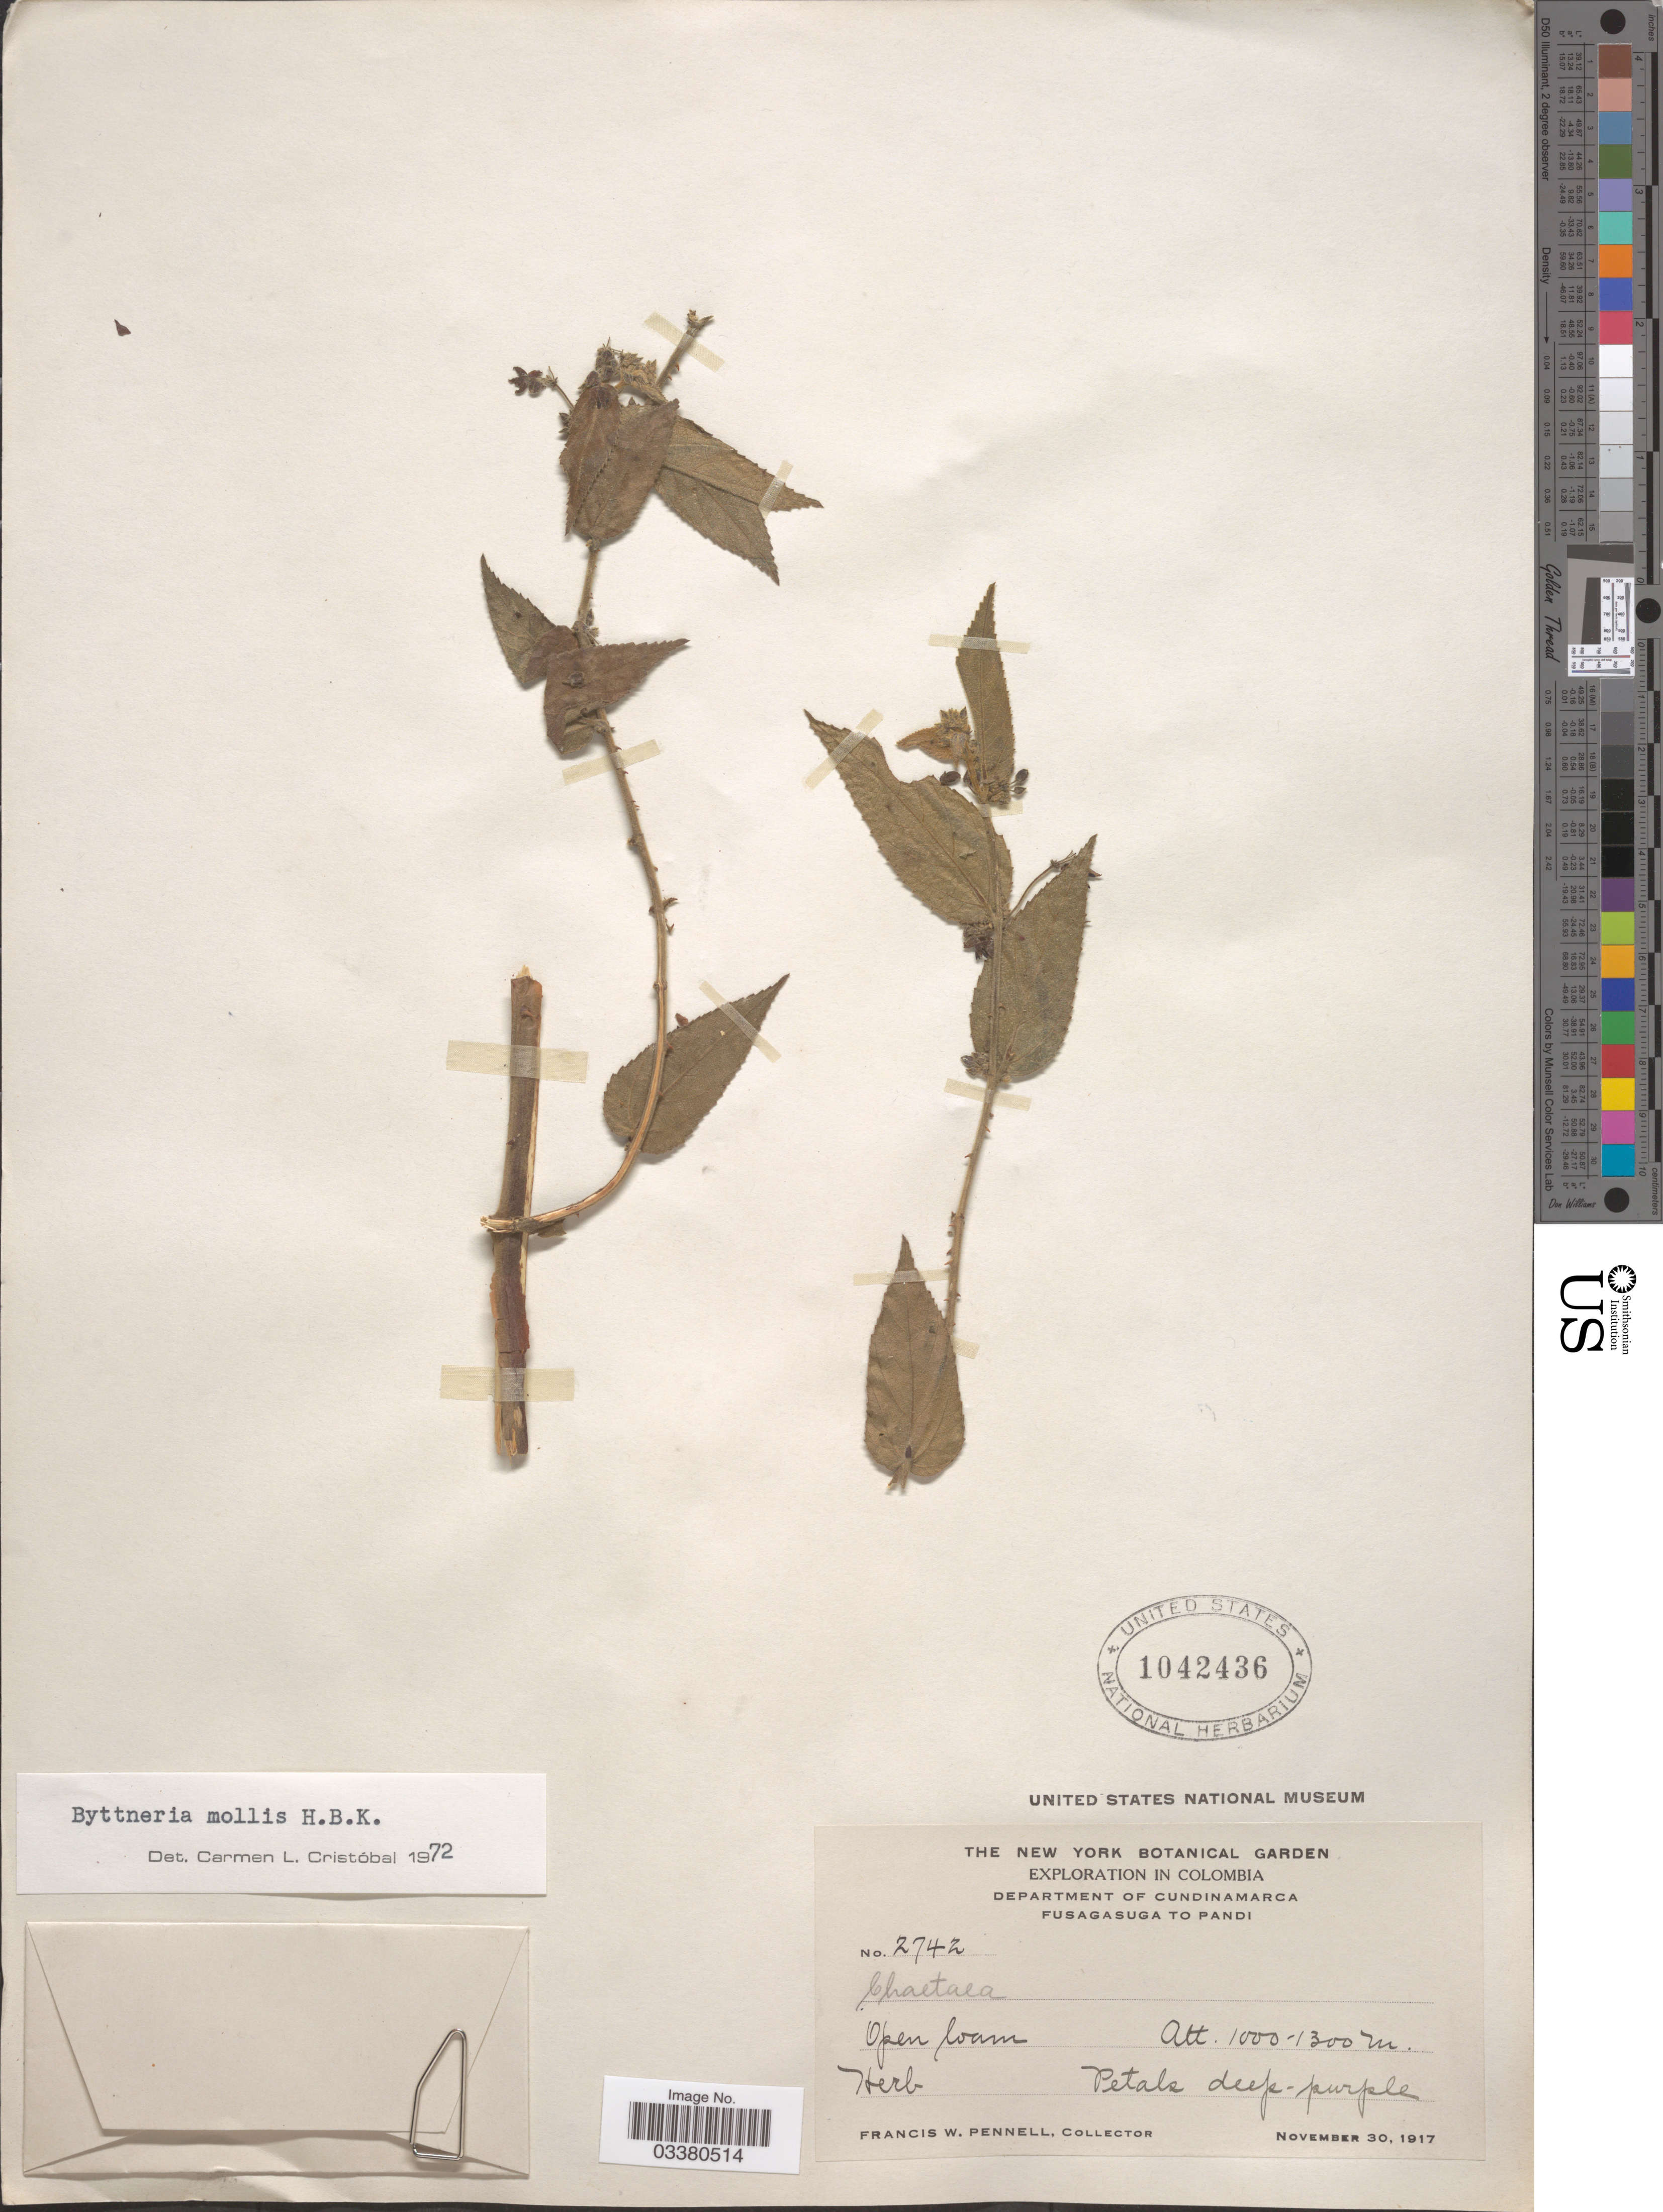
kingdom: Plantae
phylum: Tracheophyta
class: Magnoliopsida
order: Malvales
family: Malvaceae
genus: Byttneria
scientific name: Byttneria mollis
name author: Kunth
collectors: F. W. Pennell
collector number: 2742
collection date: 1917-11-30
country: Colombia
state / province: Cundinamarca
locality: Department of Cundinamarca. Fusagasuga to Pandi.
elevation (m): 1000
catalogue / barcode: US 1042436